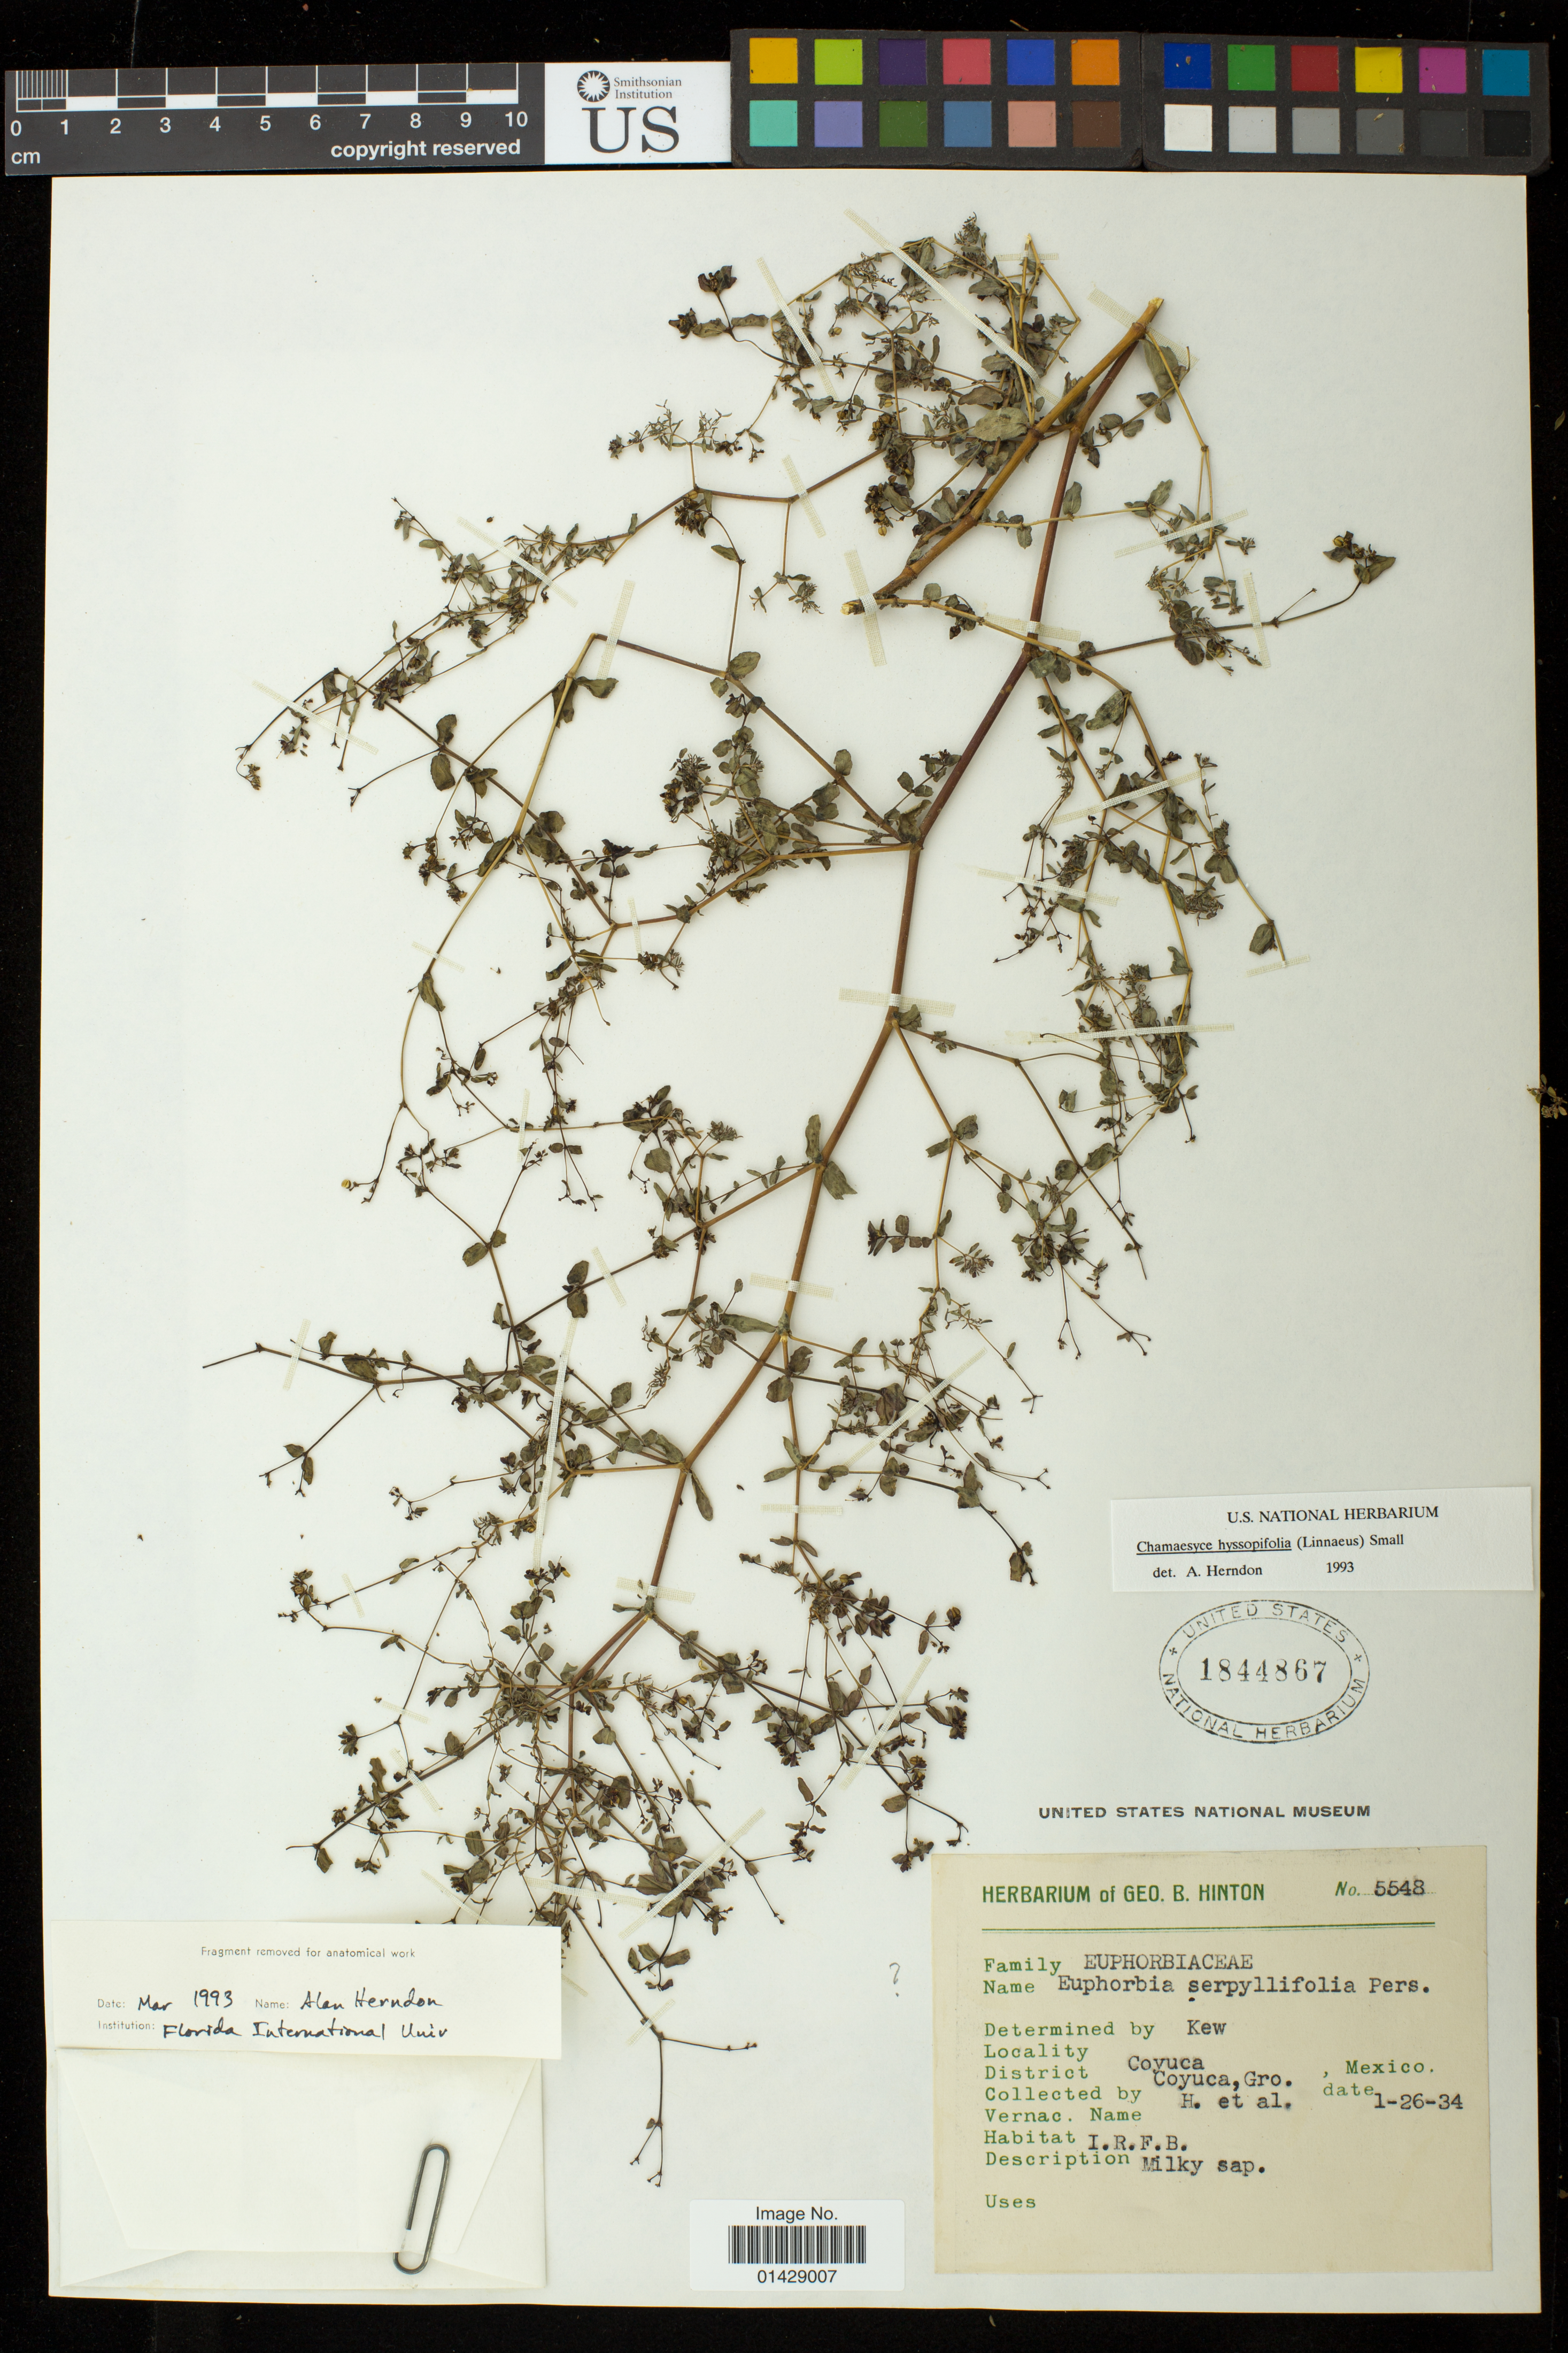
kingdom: Plantae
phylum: Tracheophyta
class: Magnoliopsida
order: Malpighiales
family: Euphorbiaceae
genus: Euphorbia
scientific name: Euphorbia hyssopifolia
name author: L.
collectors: G. B. Hinton & et al.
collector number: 5548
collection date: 1934-01-26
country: Mexico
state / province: Guerrero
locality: Coyuca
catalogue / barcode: US 1844867